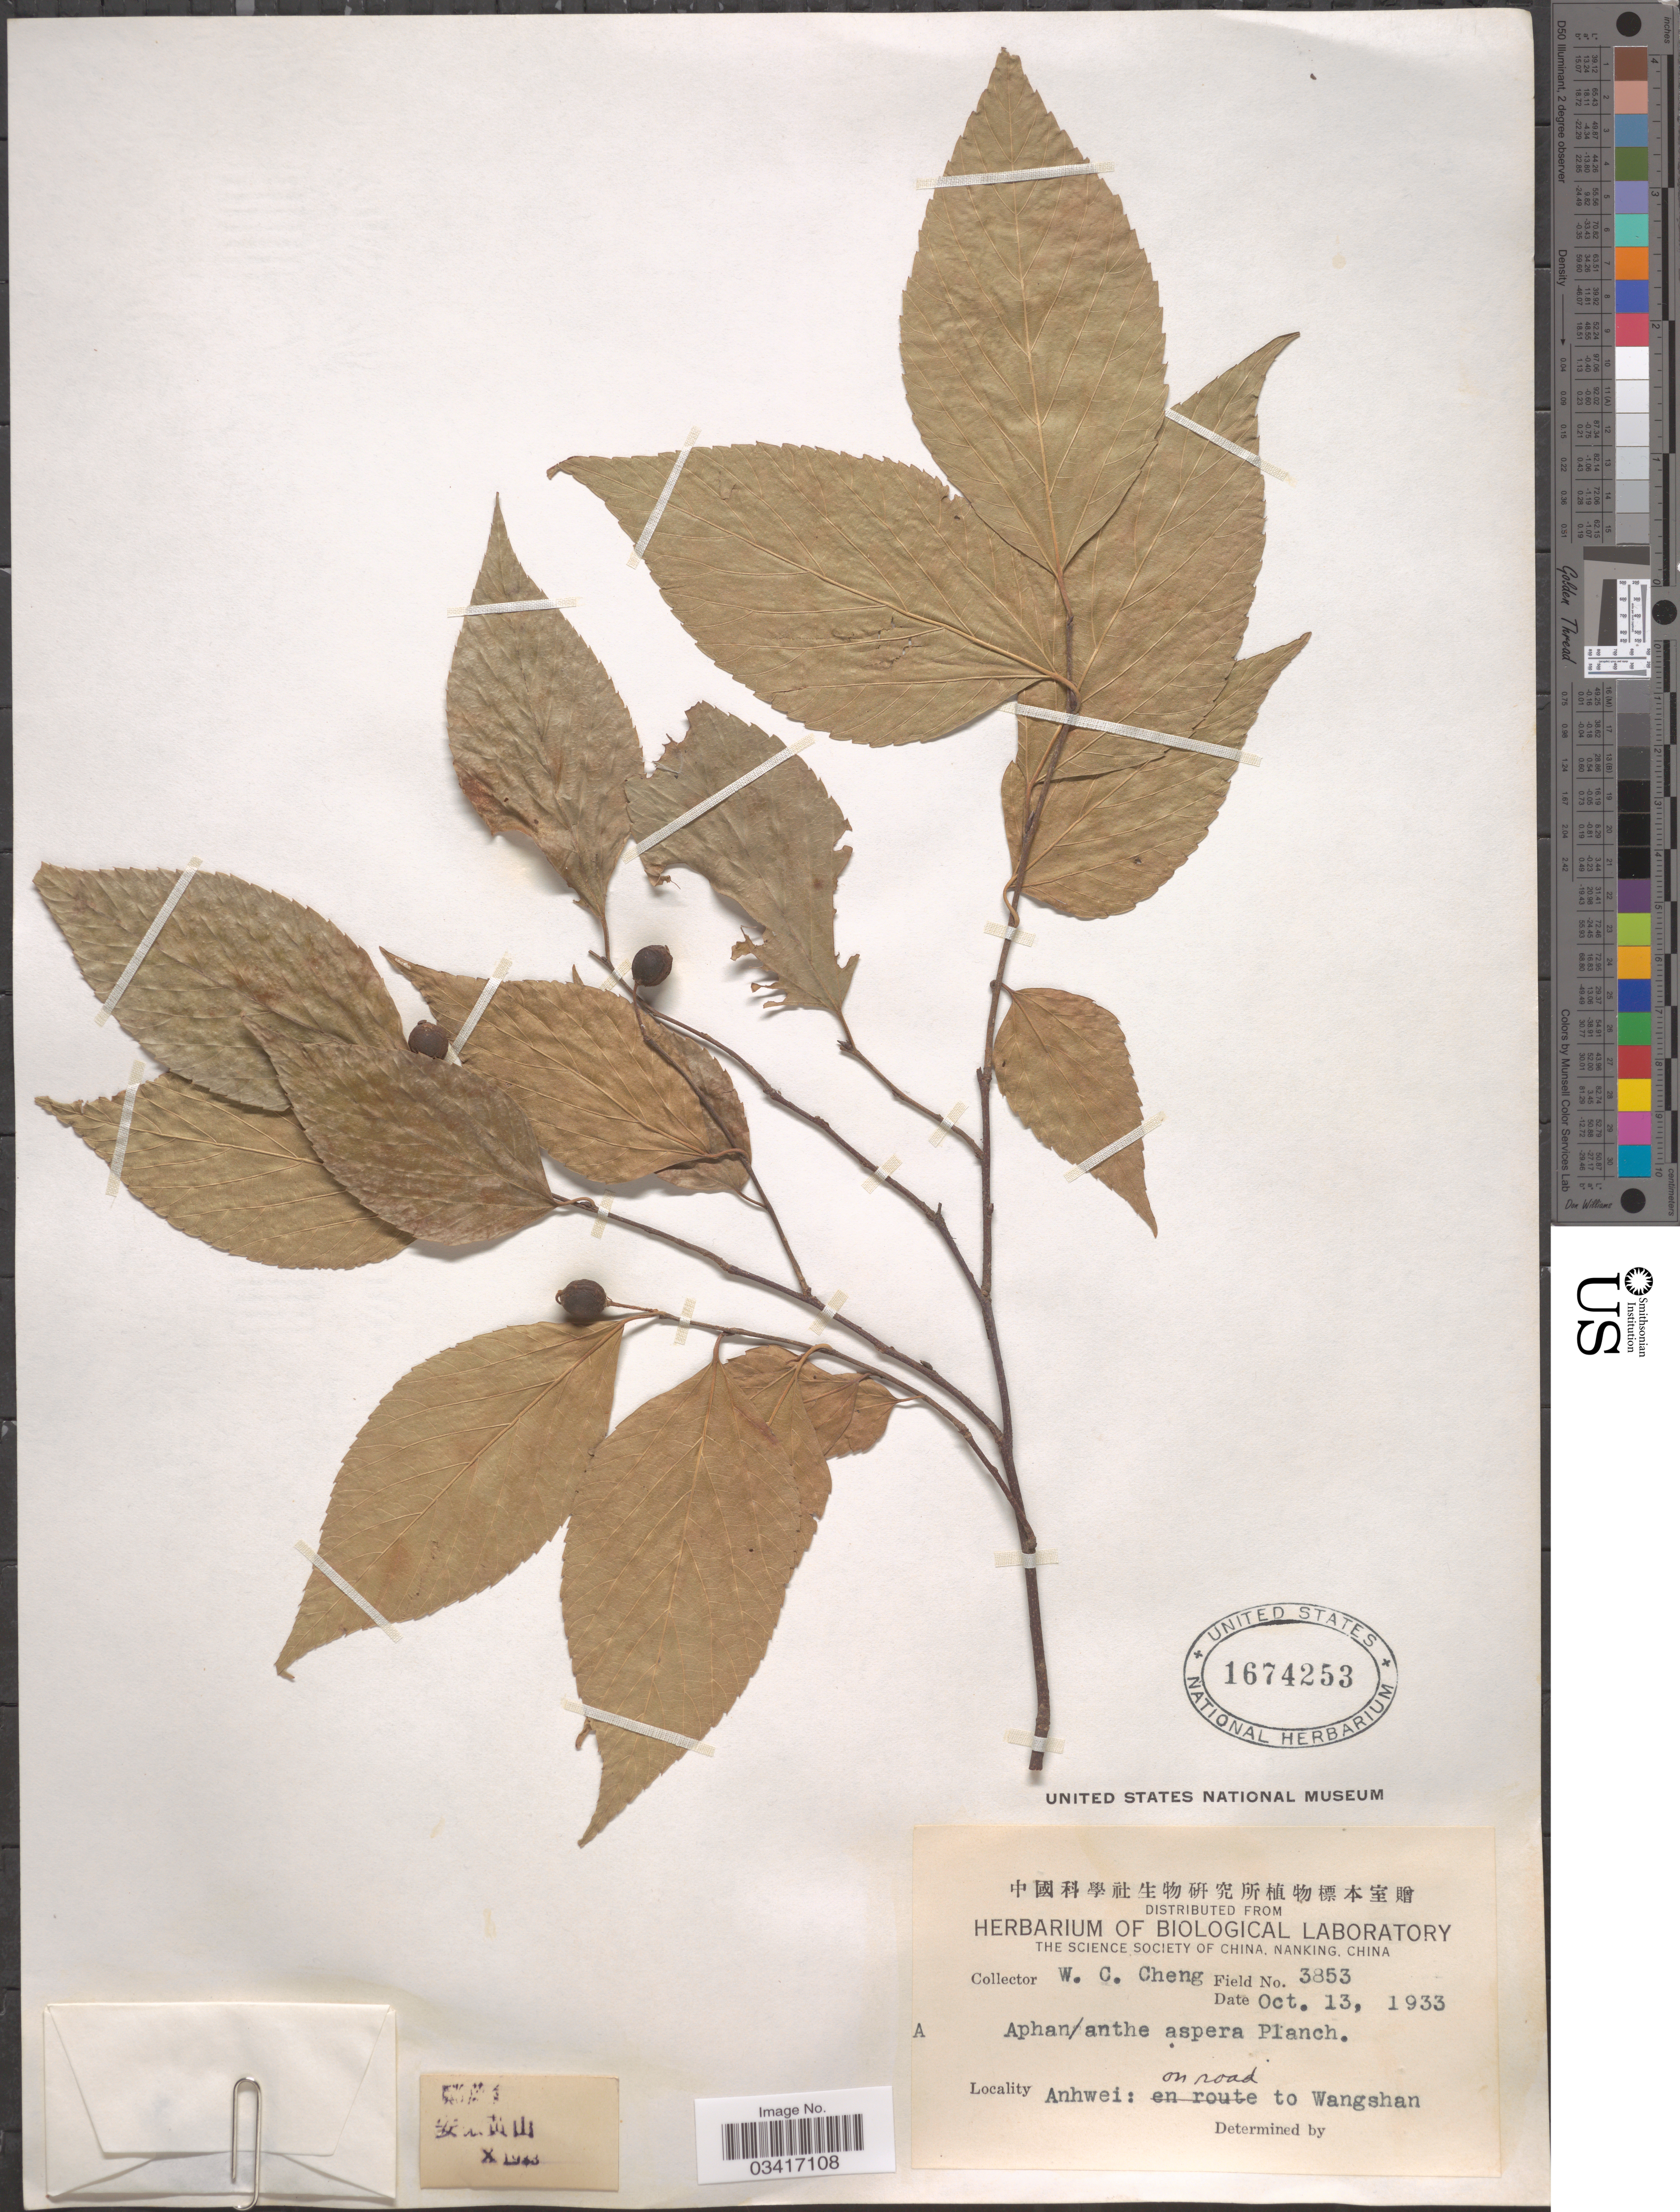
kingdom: Plantae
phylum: Tracheophyta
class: Magnoliopsida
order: Rosales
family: Cannabaceae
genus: Aphananthe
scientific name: Aphananthe aspera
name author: Planch.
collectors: W. C. Cheng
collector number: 3853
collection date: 1933-10-13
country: China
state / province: Anhui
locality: Anhwei: on road to Wangshan.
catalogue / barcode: US 1674253